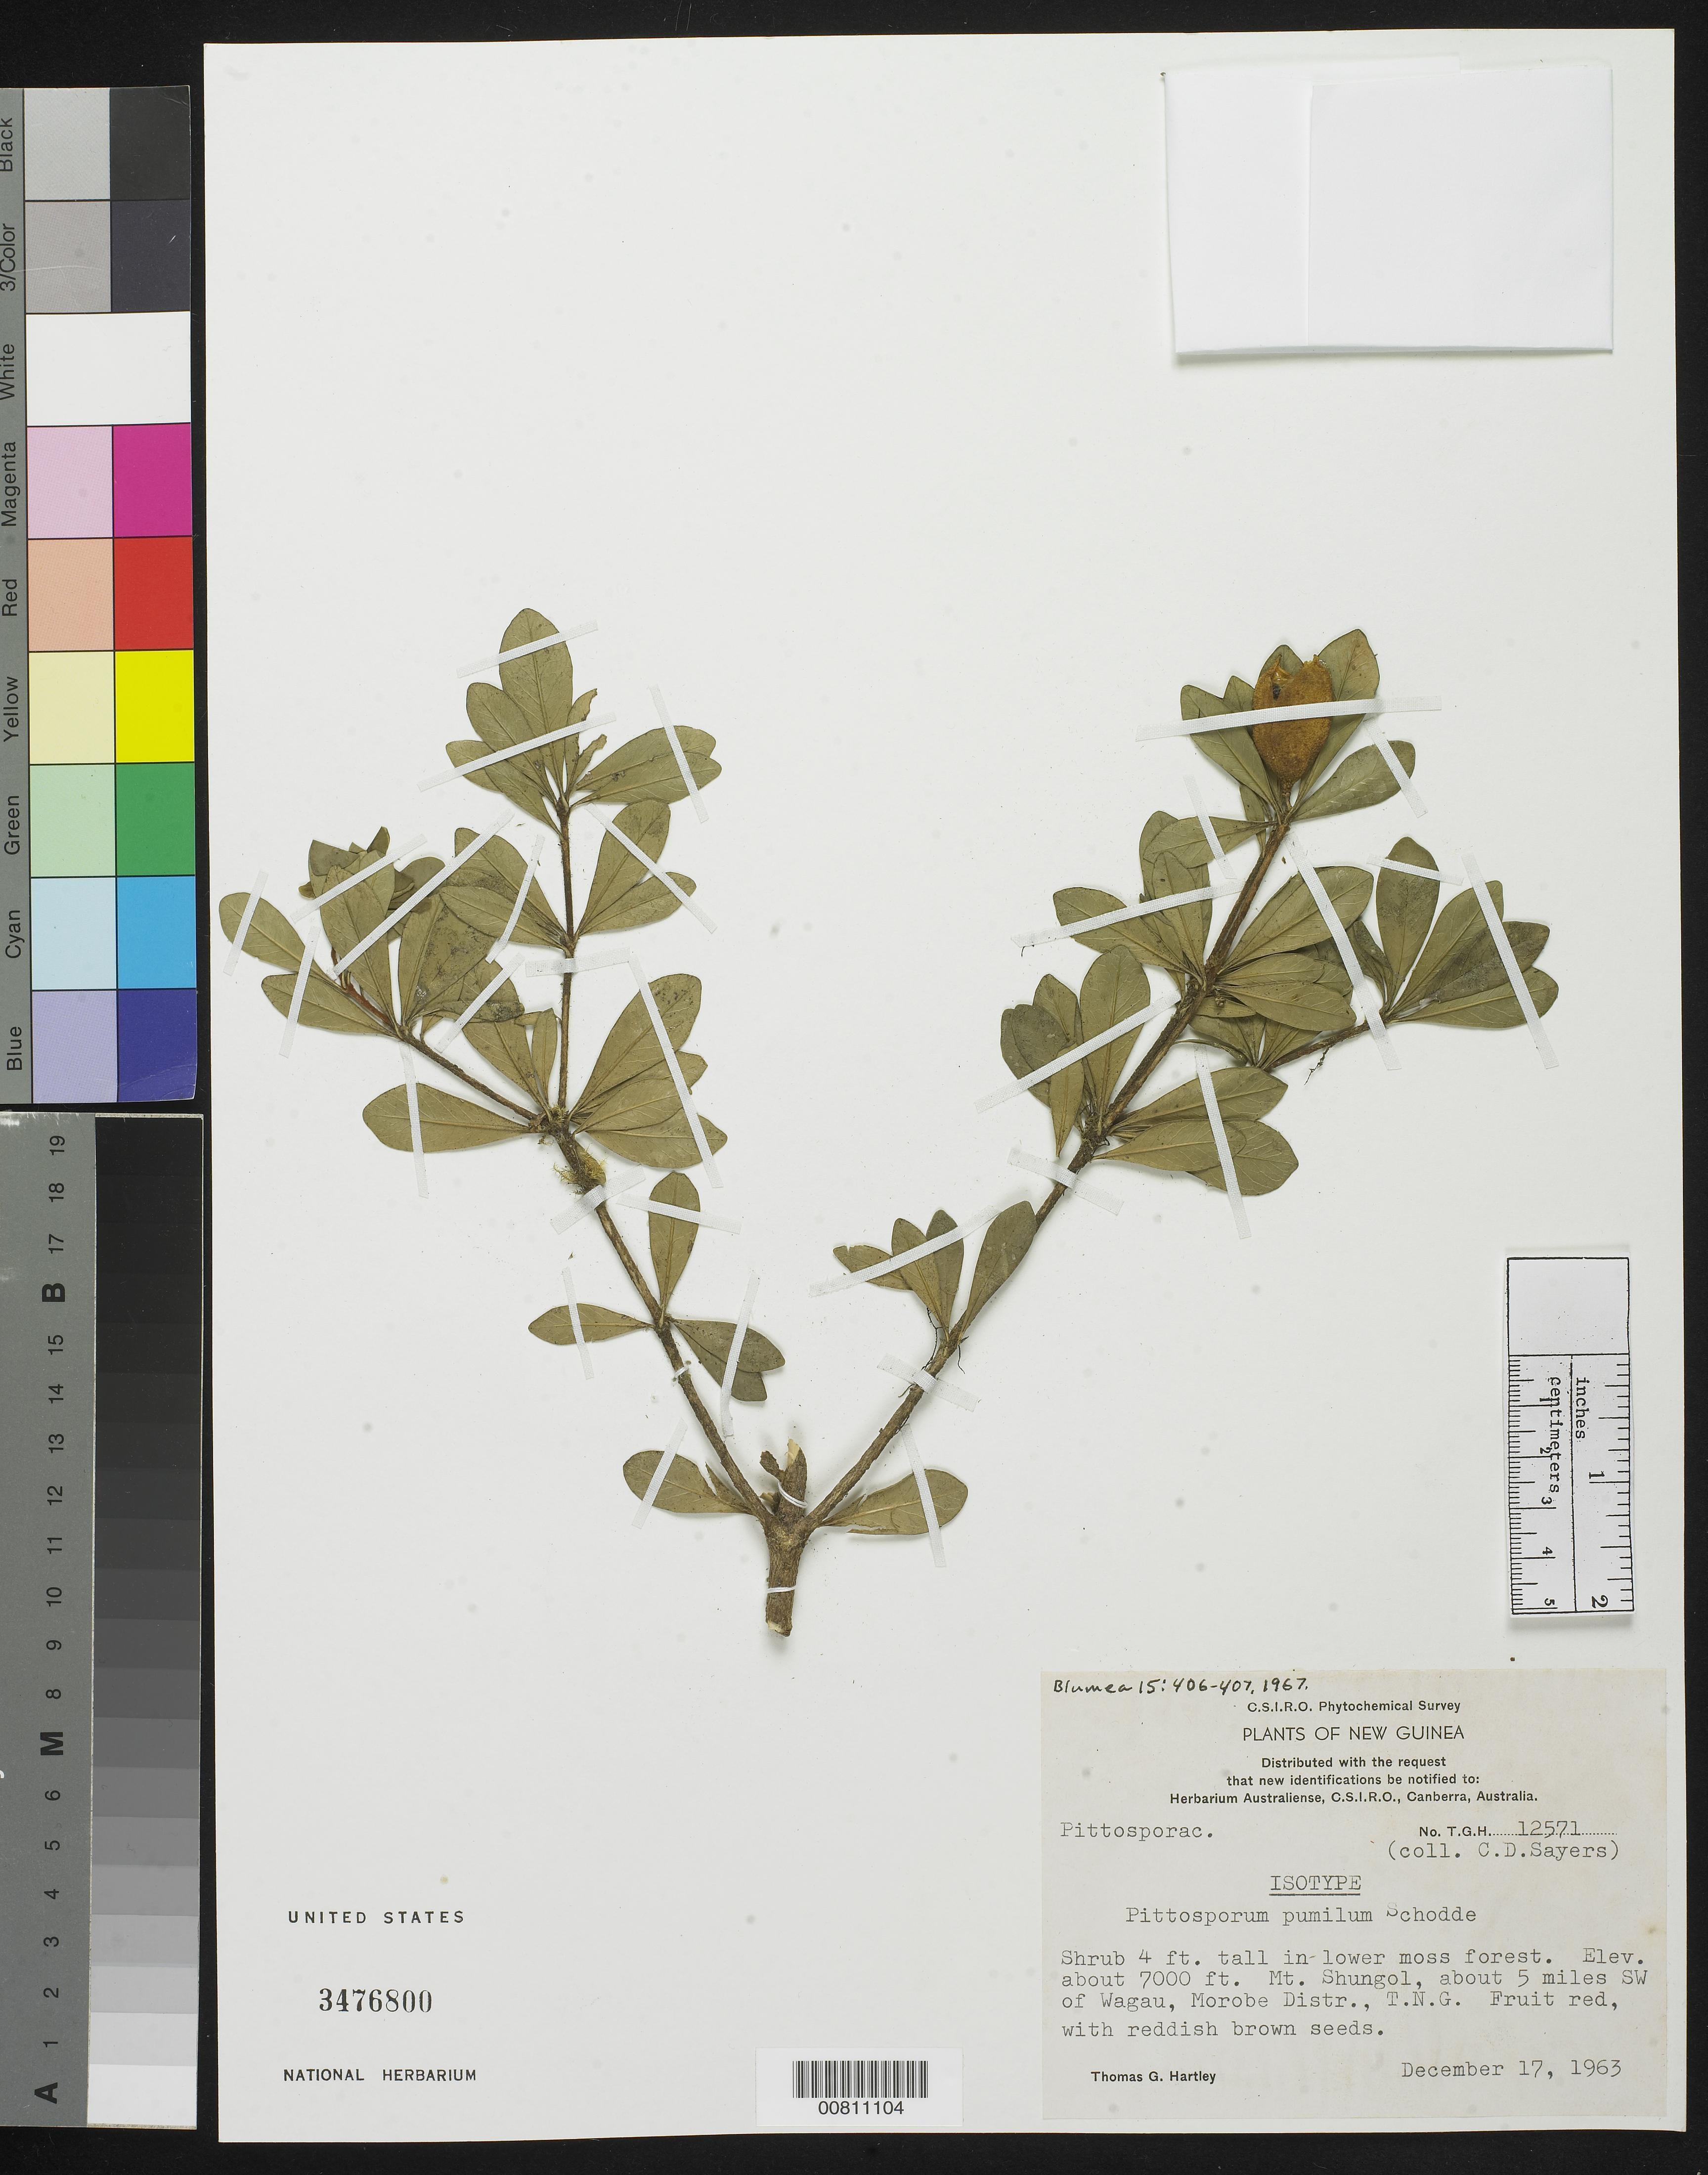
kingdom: Plantae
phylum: Tracheophyta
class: Magnoliopsida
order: Apiales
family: Pittosporaceae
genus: Pittosporum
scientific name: Pittosporum pumilum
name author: Schodde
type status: Isotype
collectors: C. Sayers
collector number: T.G.H. 12571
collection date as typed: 17 Dec 1963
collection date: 1963-12-17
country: Papua New Guinea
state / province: Morobe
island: New Guinea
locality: Mt. Shungol, about 5 miles SW of Wagau, Morobe Distr., T.N.G.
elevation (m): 2134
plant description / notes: Holotype at A.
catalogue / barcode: US 3476800